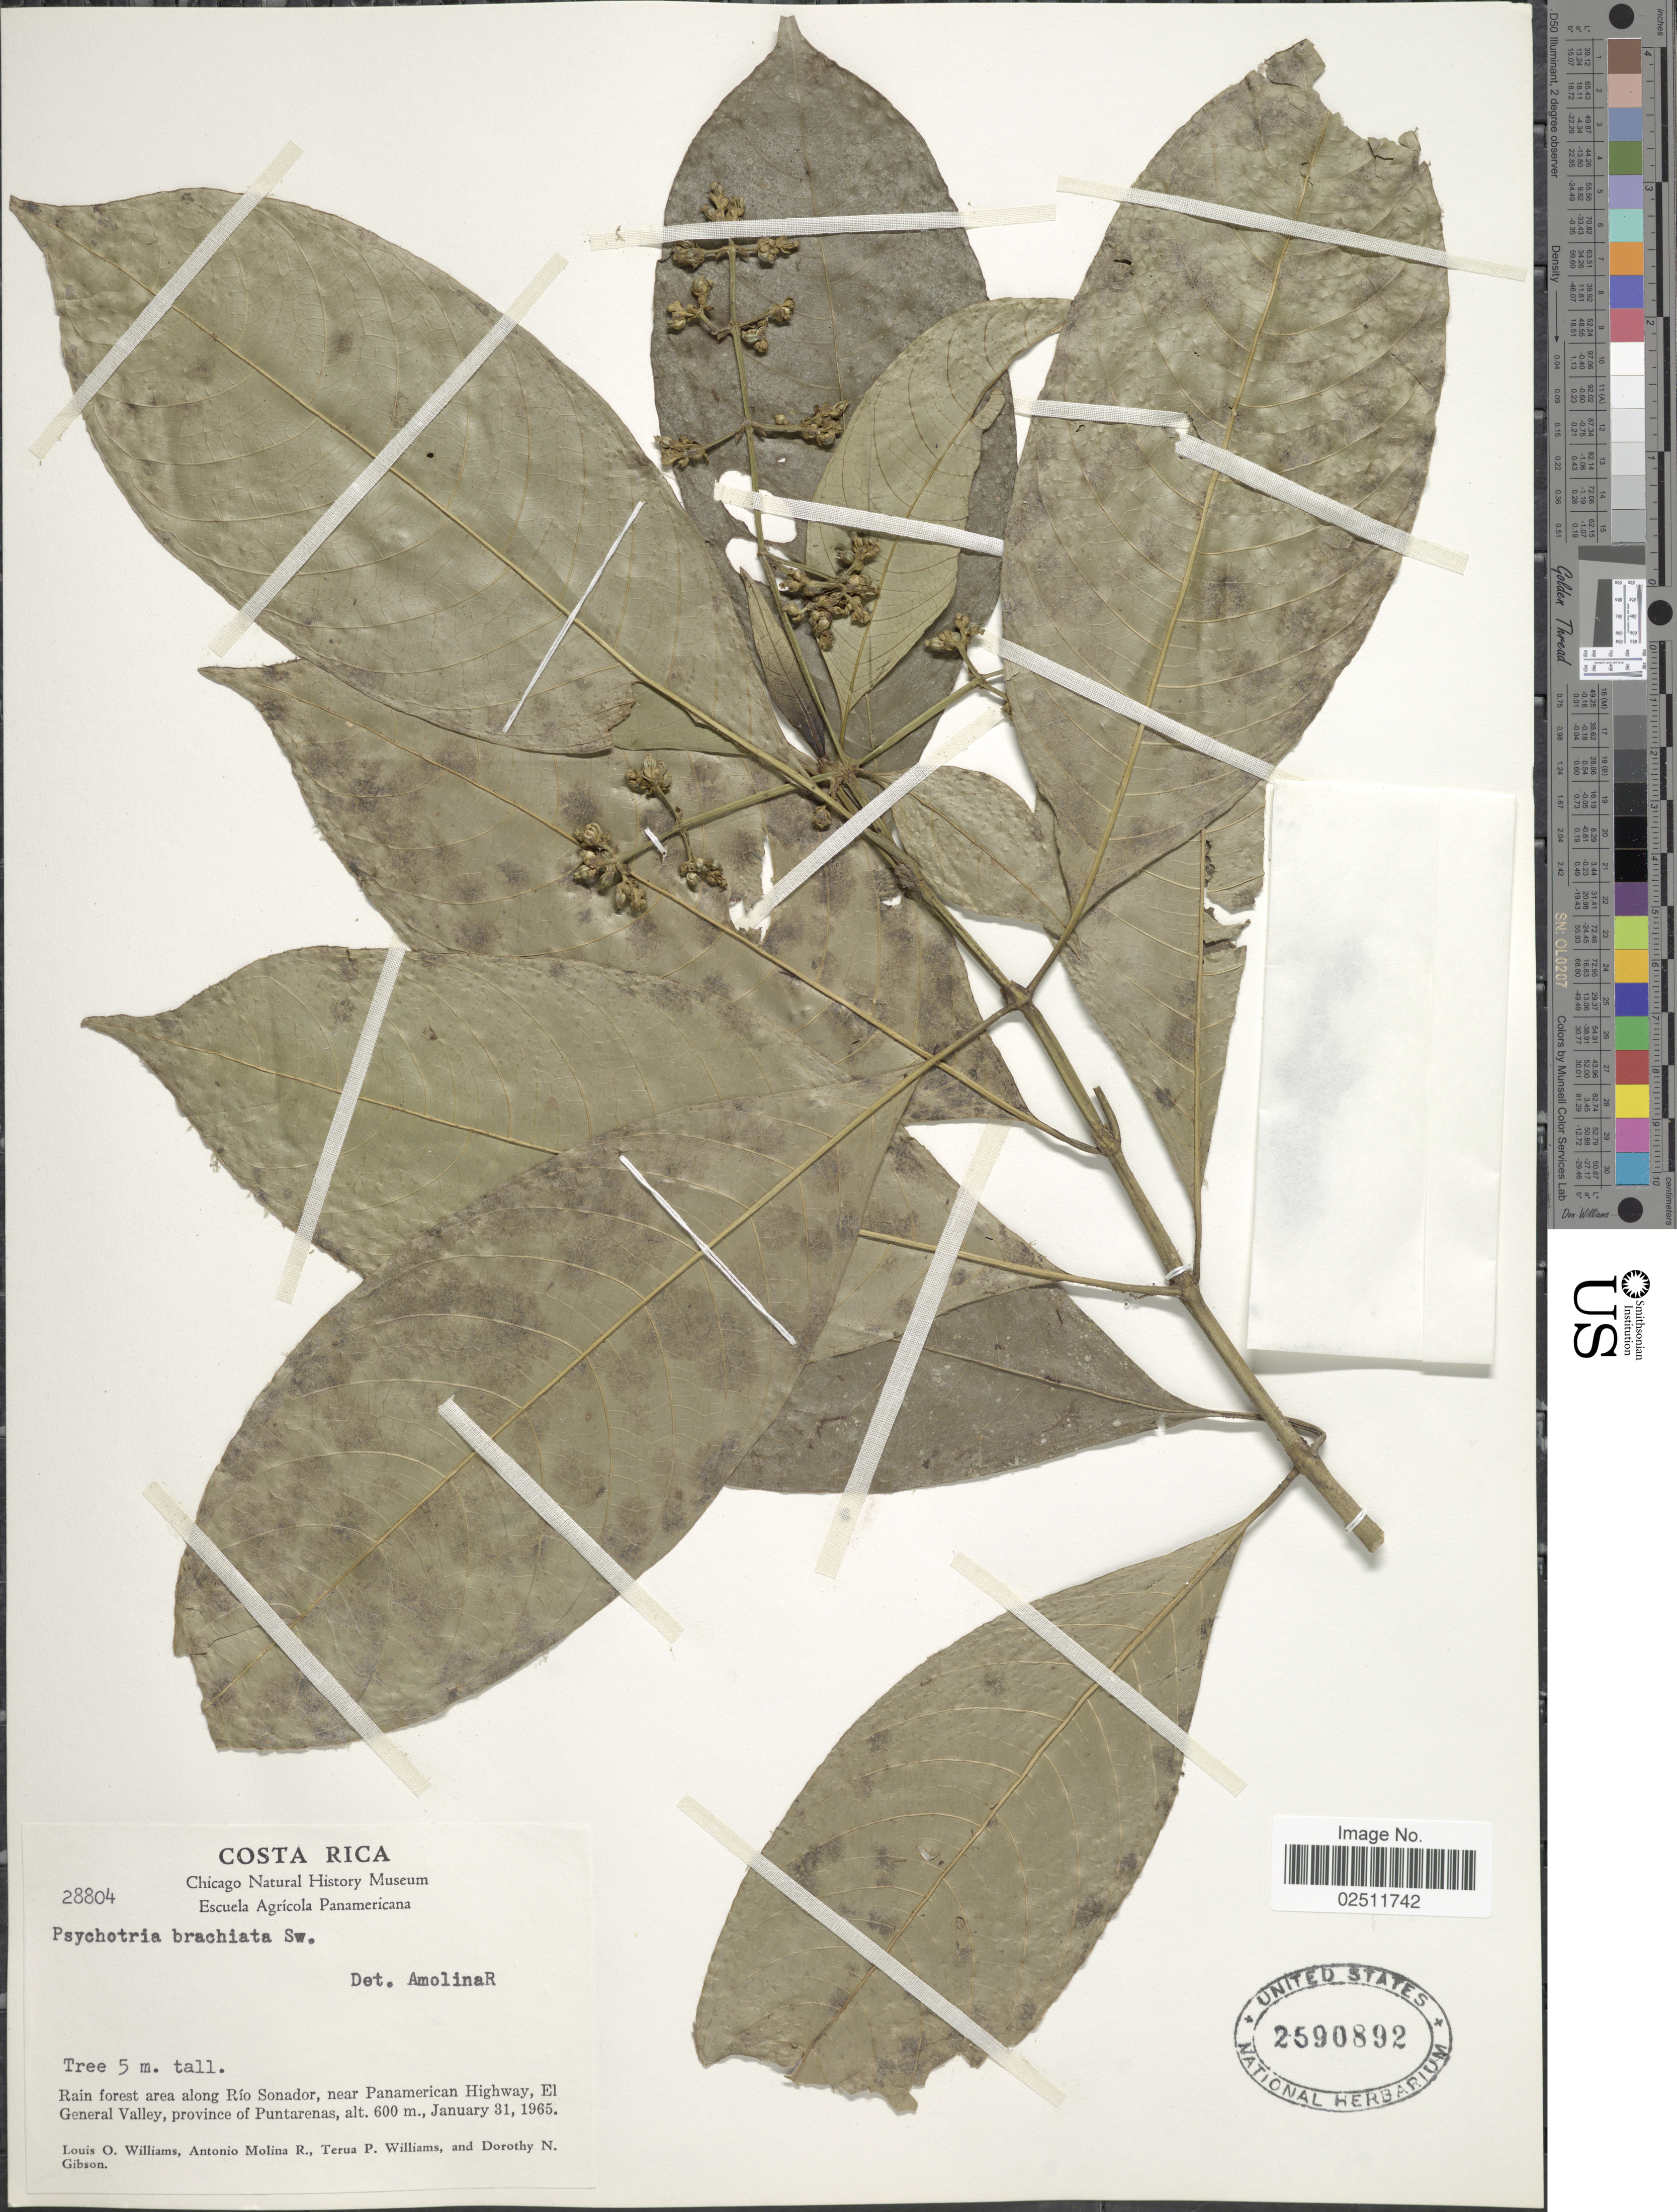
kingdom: Plantae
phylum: Tracheophyta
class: Magnoliopsida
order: Gentianales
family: Rubiaceae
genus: Psychotria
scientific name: Psychotria brachiata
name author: Sw.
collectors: L. O. Williams, A. Molina R., T. P. Williams & D. N. Gibson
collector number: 28804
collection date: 1965-01-31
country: Costa Rica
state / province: Puntarenas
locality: Rain forest area along Rio Sonador, near Panamerican Highway, El General Valley.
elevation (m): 600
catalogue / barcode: US 2590892